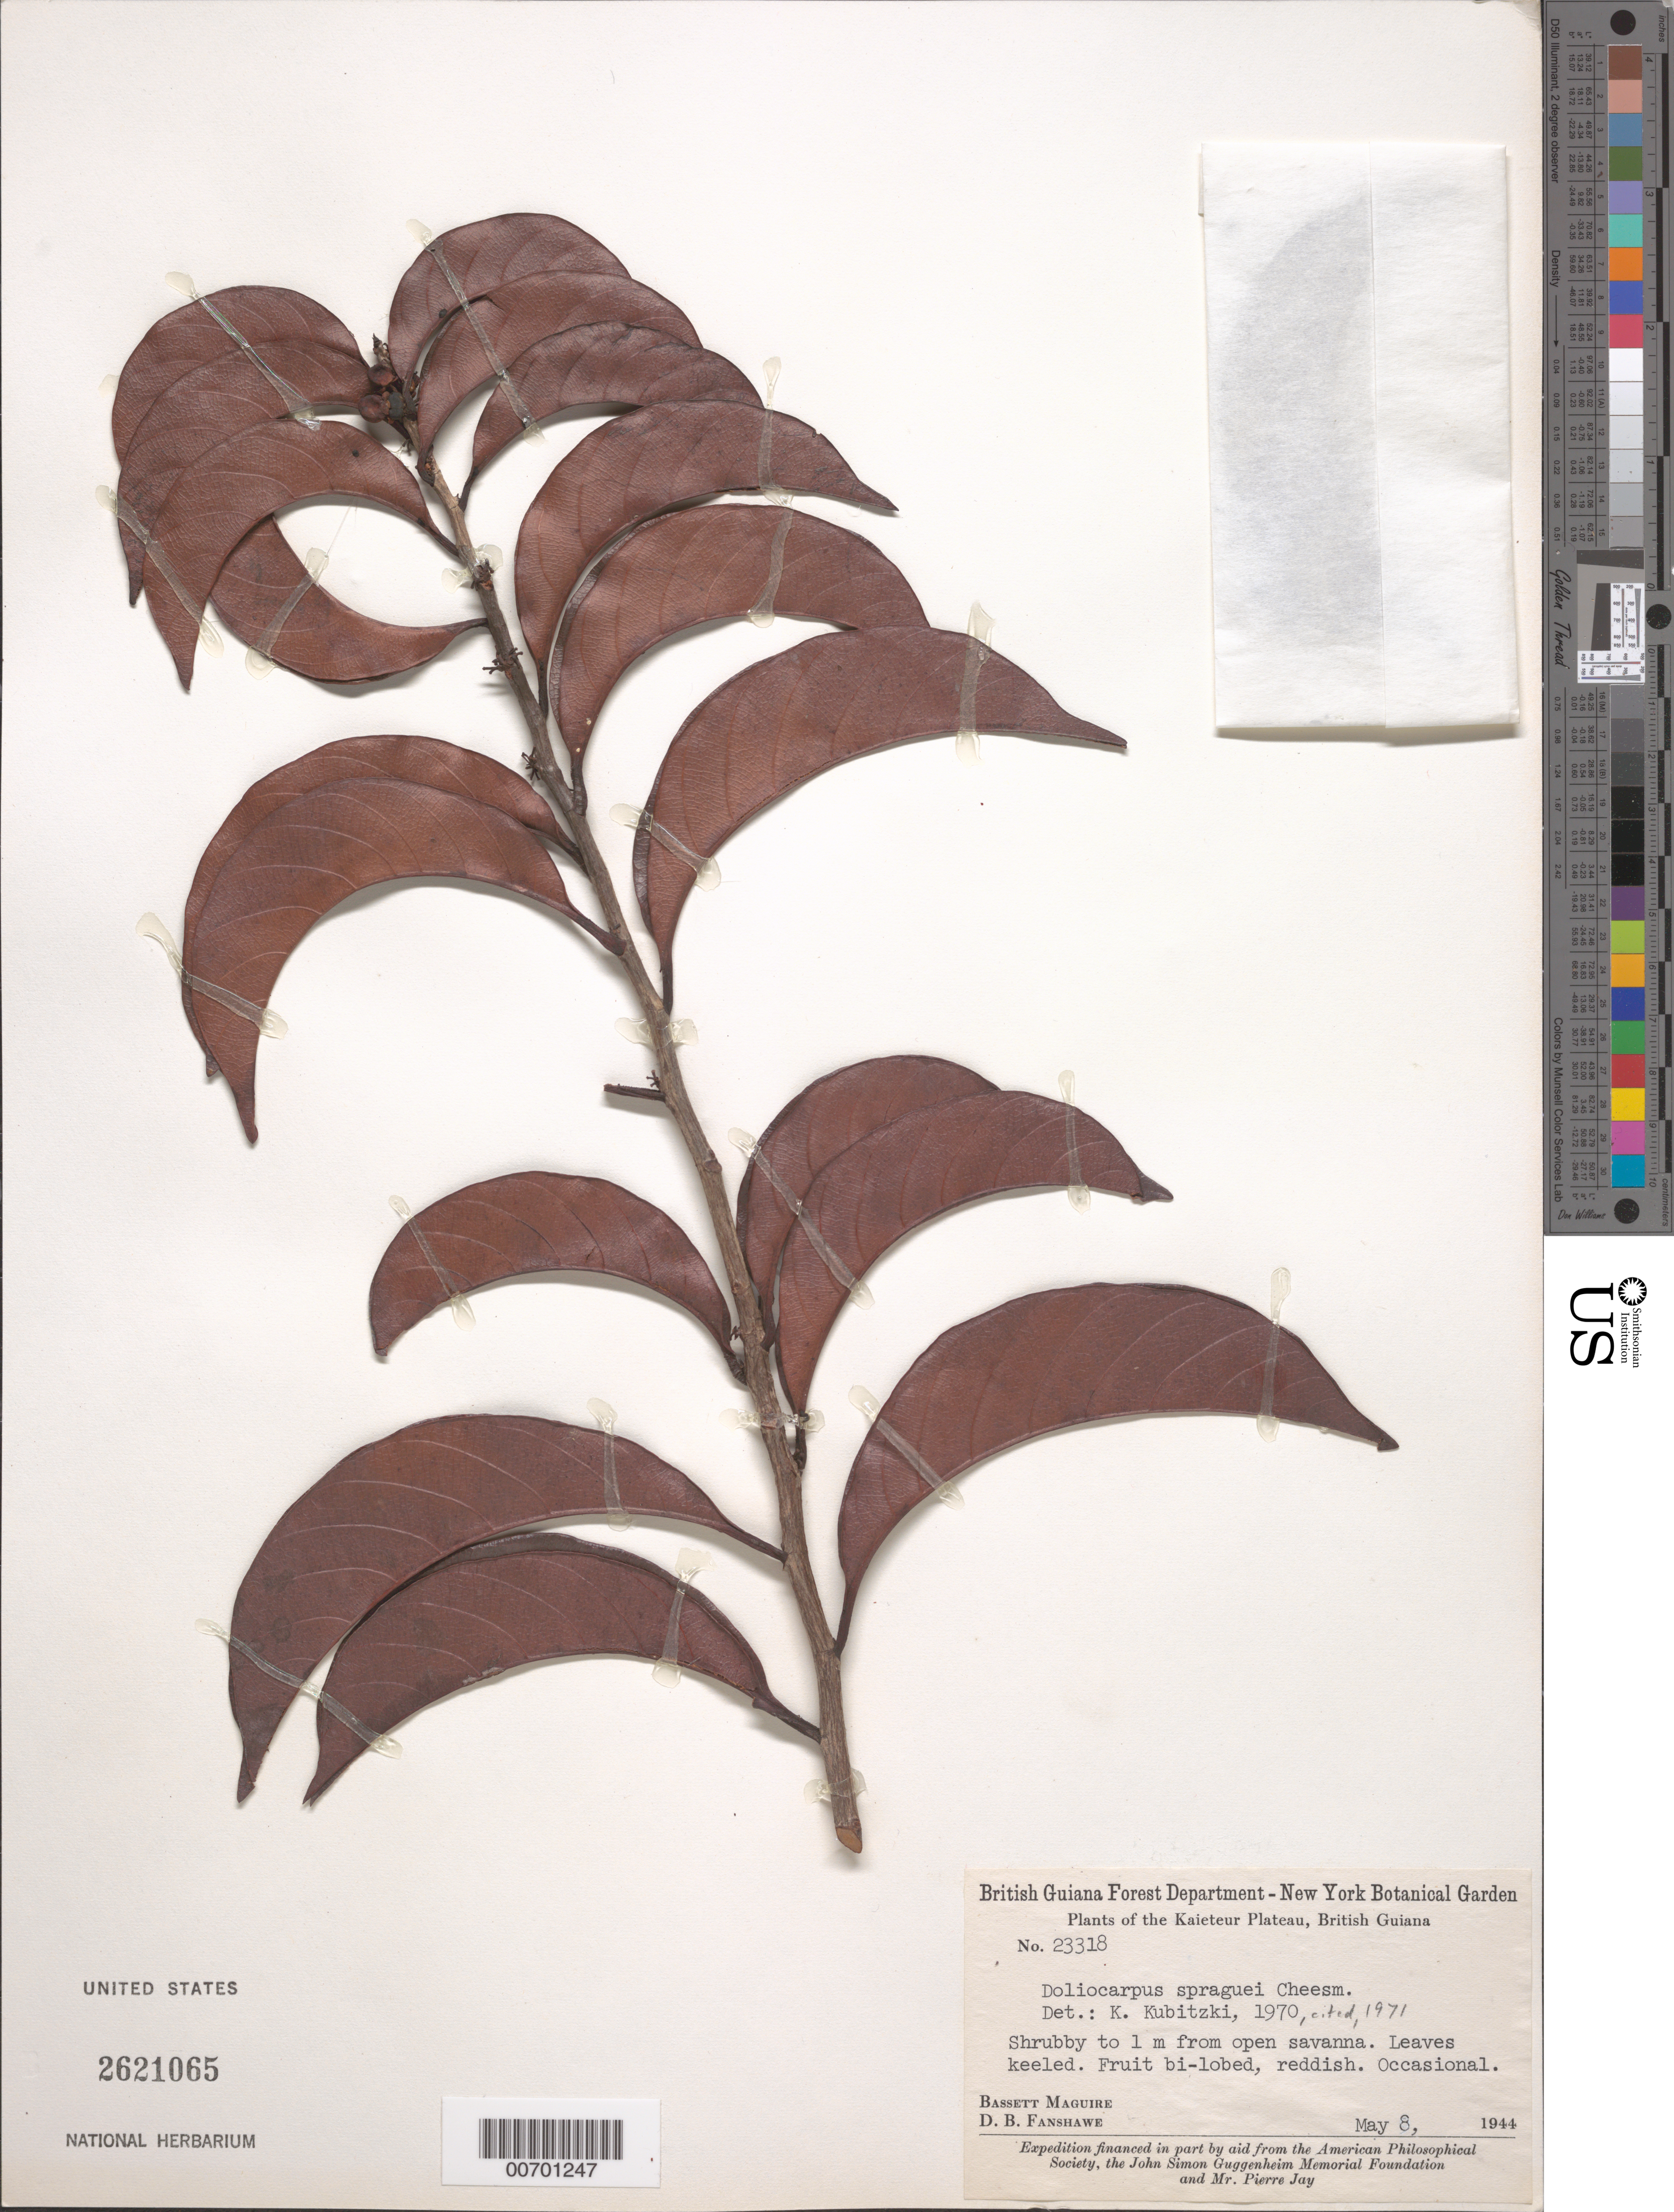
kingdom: Plantae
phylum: Tracheophyta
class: Magnoliopsida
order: Dilleniales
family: Dilleniaceae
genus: Doliocarpus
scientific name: Doliocarpus spraguei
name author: Cheesman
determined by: Kubitzki, Klaus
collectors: B. Maguire & D. B. Fanshawe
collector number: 23318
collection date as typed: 8-May-44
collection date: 1944-05-08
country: Guyana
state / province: Potaro-Siparuni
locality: Kaieteur Plateau, Potaro River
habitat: Open savanna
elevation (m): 427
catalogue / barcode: US 2621065